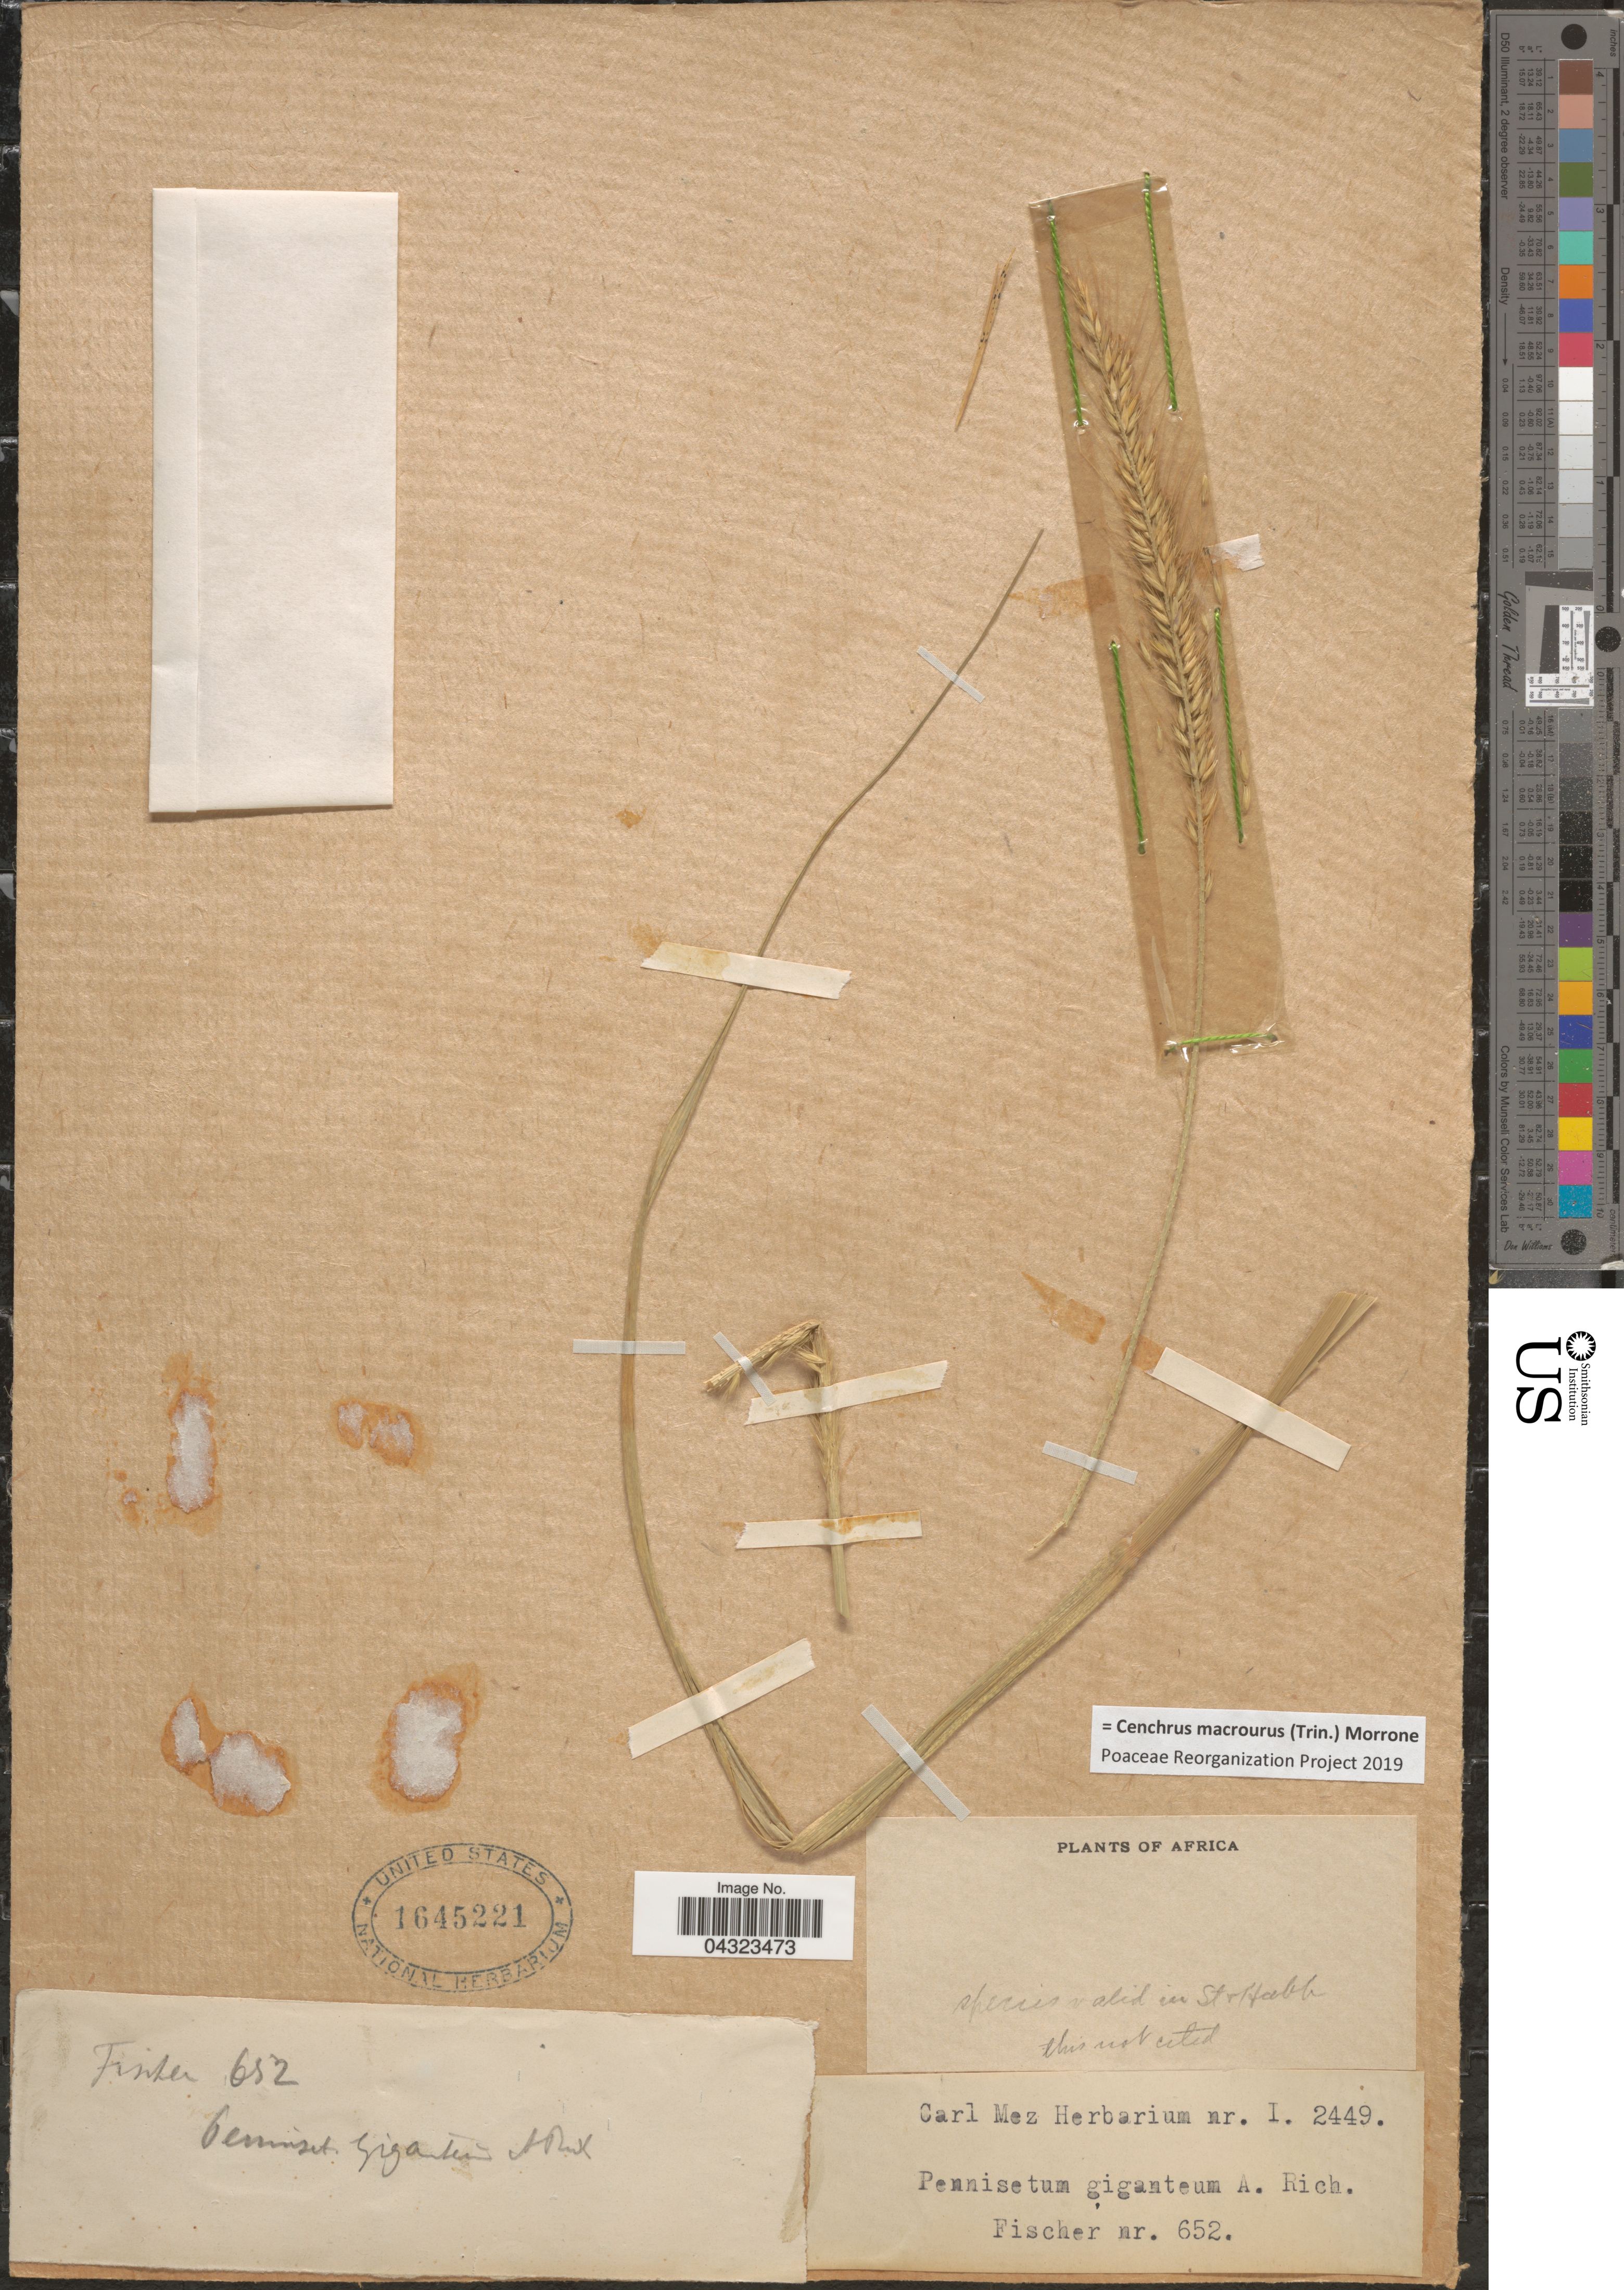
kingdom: Plantae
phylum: Tracheophyta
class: Liliopsida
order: Poales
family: Poaceae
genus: Cenchrus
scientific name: Cenchrus macrourus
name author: (Trin.) Morrone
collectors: -- Fischer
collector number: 652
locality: Africa.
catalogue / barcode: US 1645221